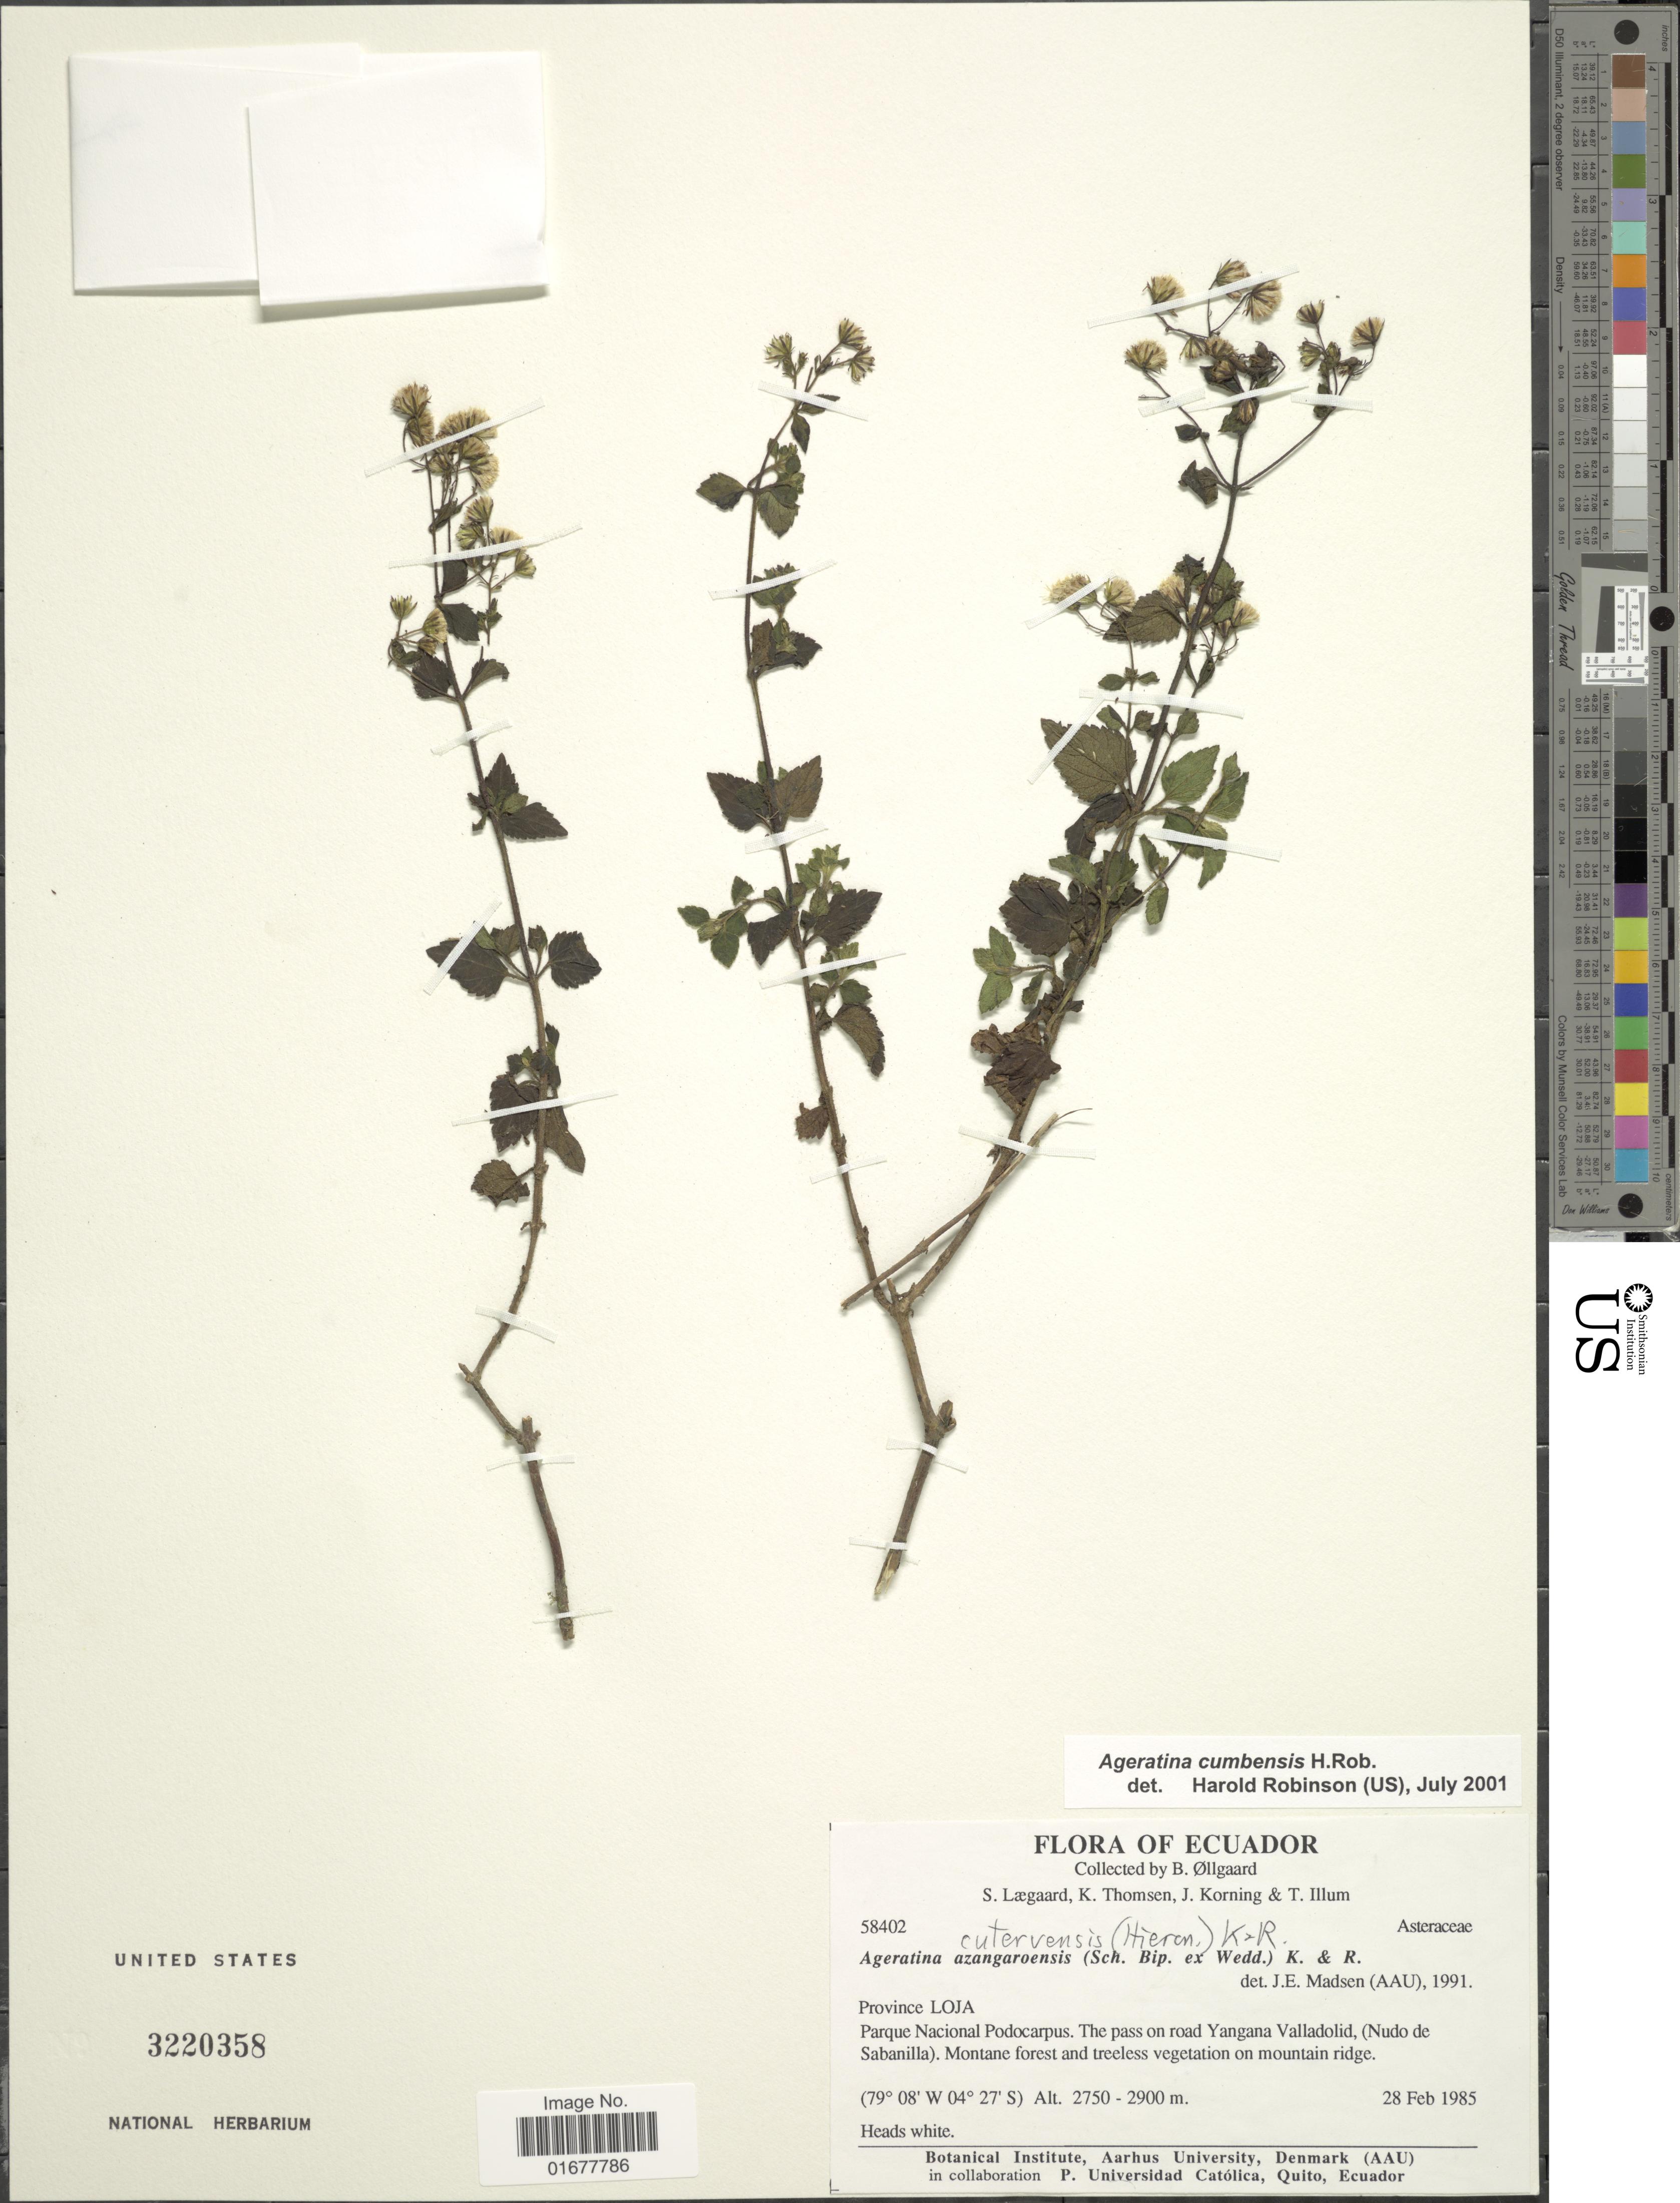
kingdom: Plantae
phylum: Tracheophyta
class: Magnoliopsida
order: Asterales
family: Asteraceae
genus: Ageratina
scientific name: Ageratina cumbensis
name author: H. Rob.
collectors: B. Øllgaard, S. Lægaard, K. Thomsen, J. Korning & T. Illum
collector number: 58402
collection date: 1985-02-28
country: Ecuador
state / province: Loja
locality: Parque Nacional Podocarpus, the pass on road Yangana Valladolid, (Nudo de Sabanilla)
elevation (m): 2750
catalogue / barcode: US 3220358